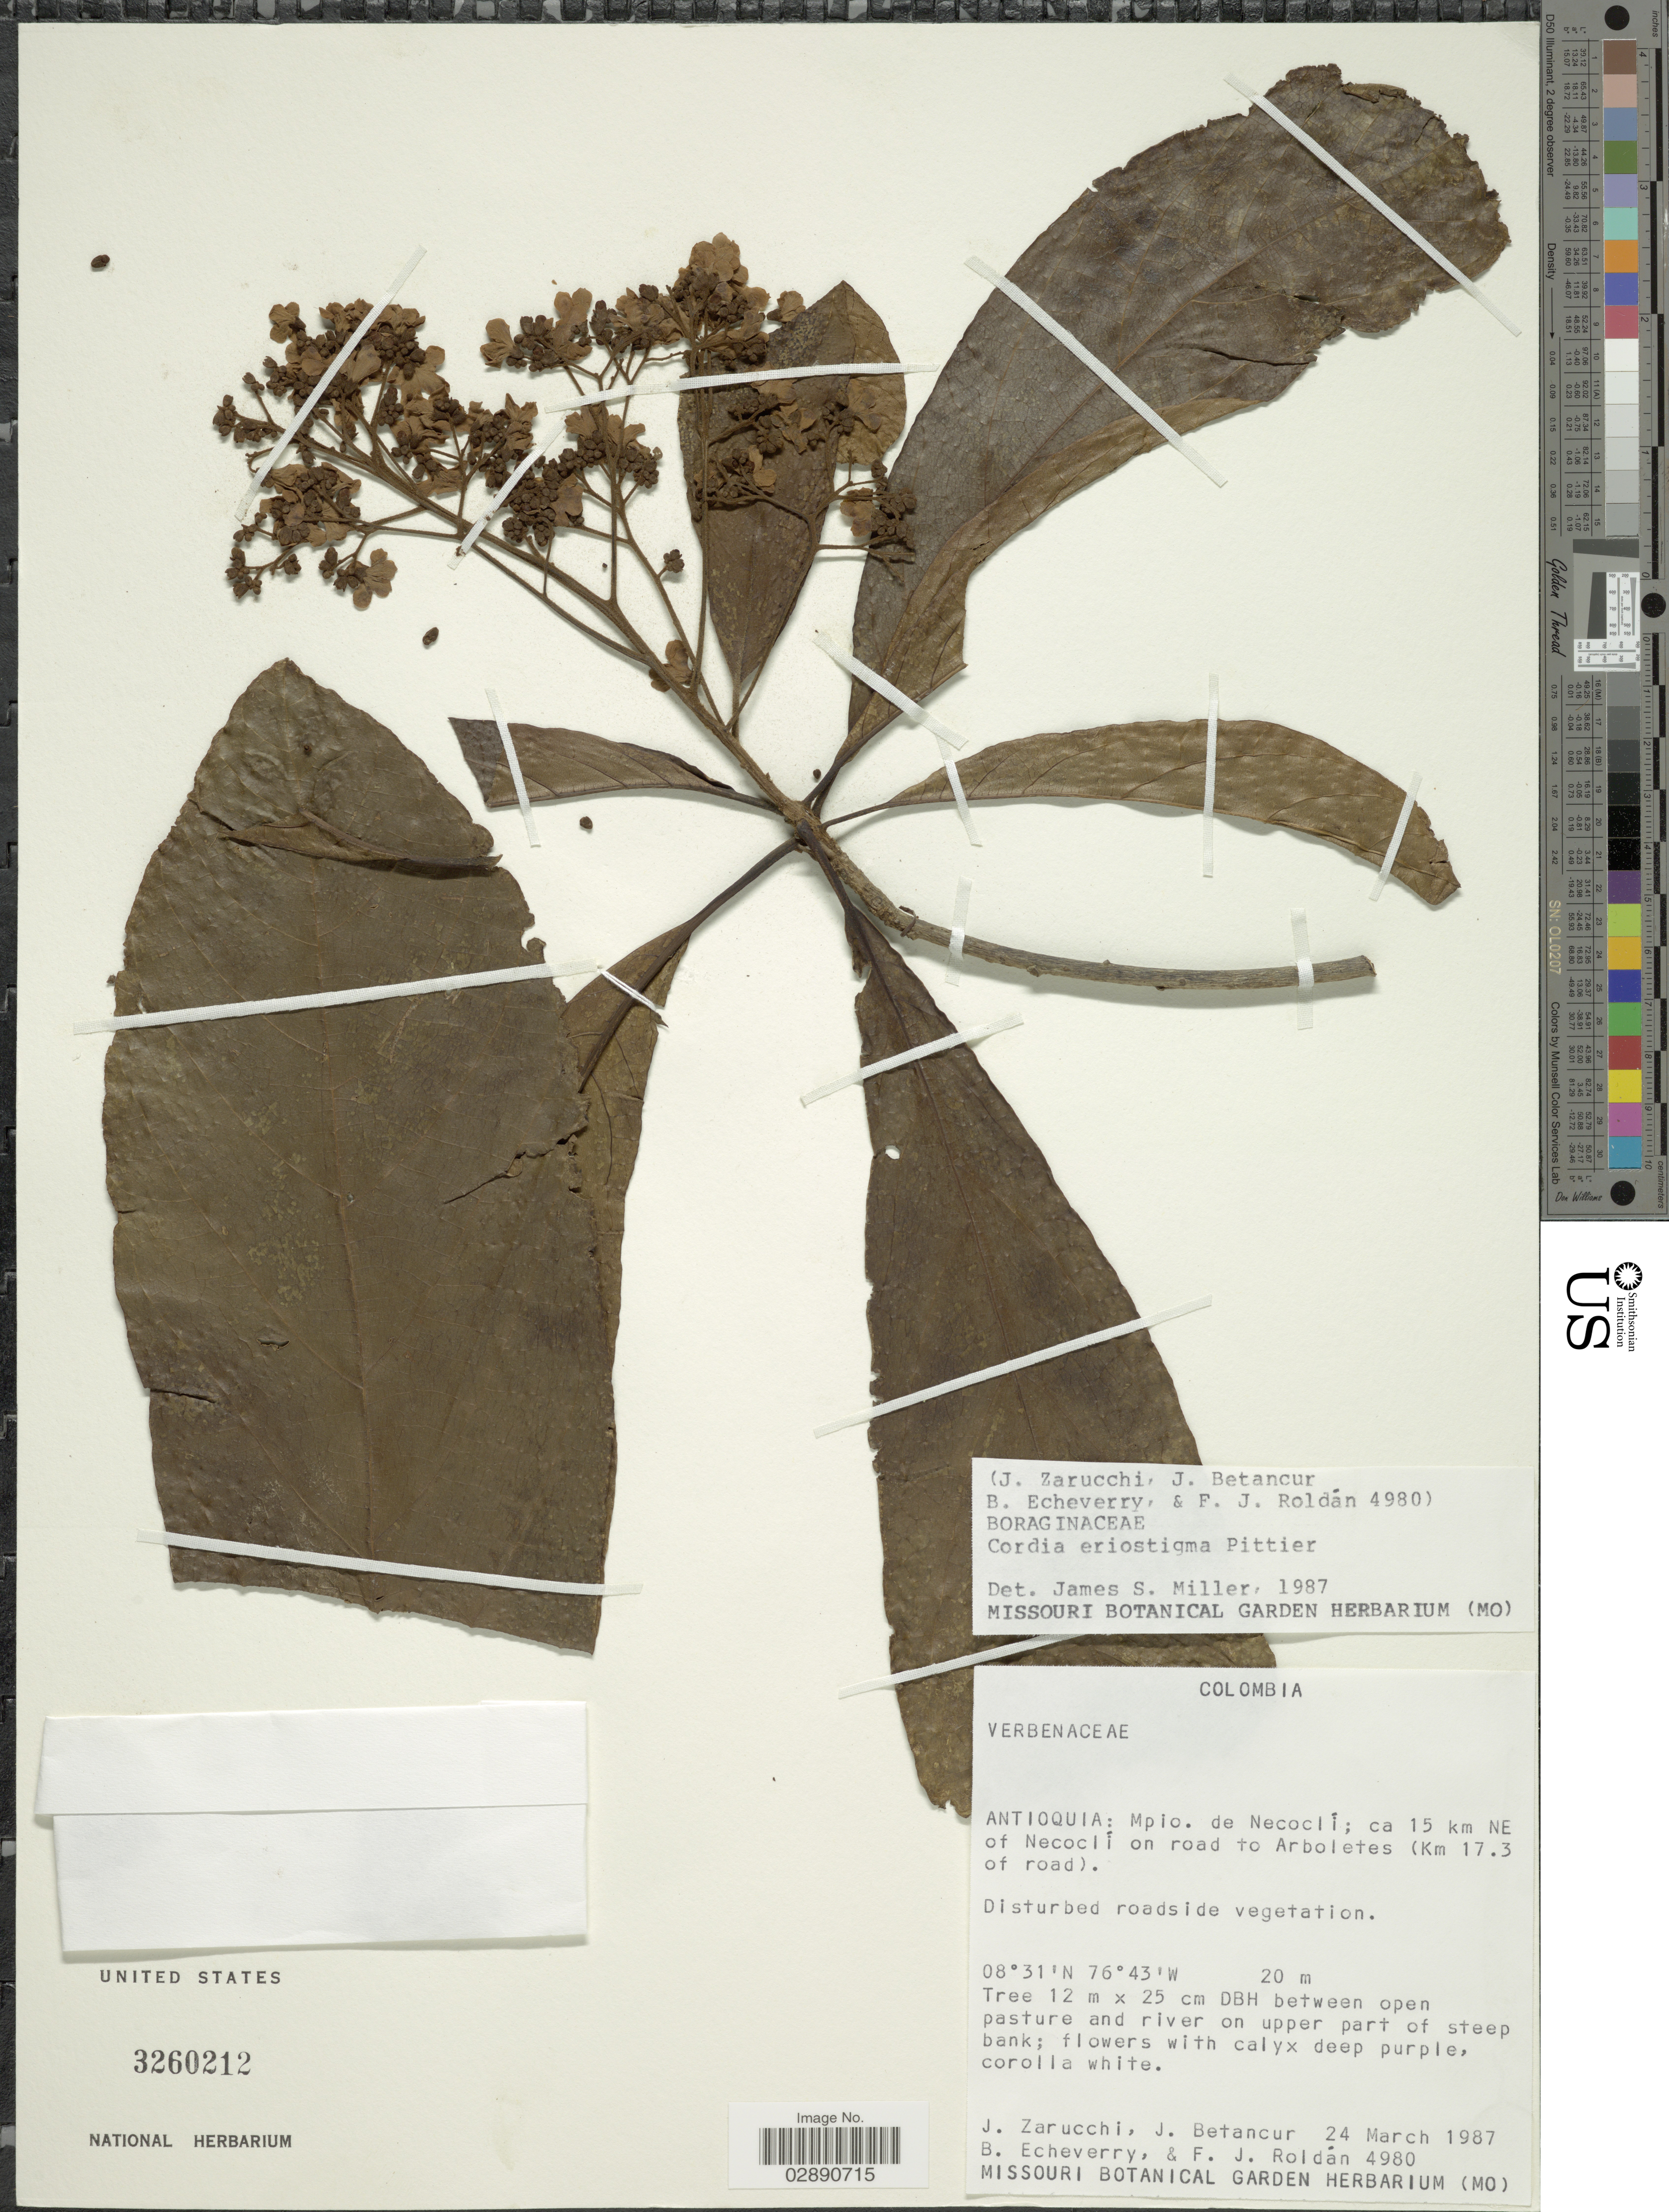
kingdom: Plantae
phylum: Tracheophyta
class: Magnoliopsida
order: Boraginales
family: Cordiaceae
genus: Cordia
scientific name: Cordia eriostigma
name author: Pittier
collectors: J. L. Zarucchi, J. Betancur, B. Echeverry & F. J. Roldán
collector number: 4980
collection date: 1987-03-24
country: Colombia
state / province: Antioquia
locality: Mpio. de Necoclí; ca 15 km NE of Necoclí on road to Arboletes (Km 17.3 of road).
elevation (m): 20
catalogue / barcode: US 3260212